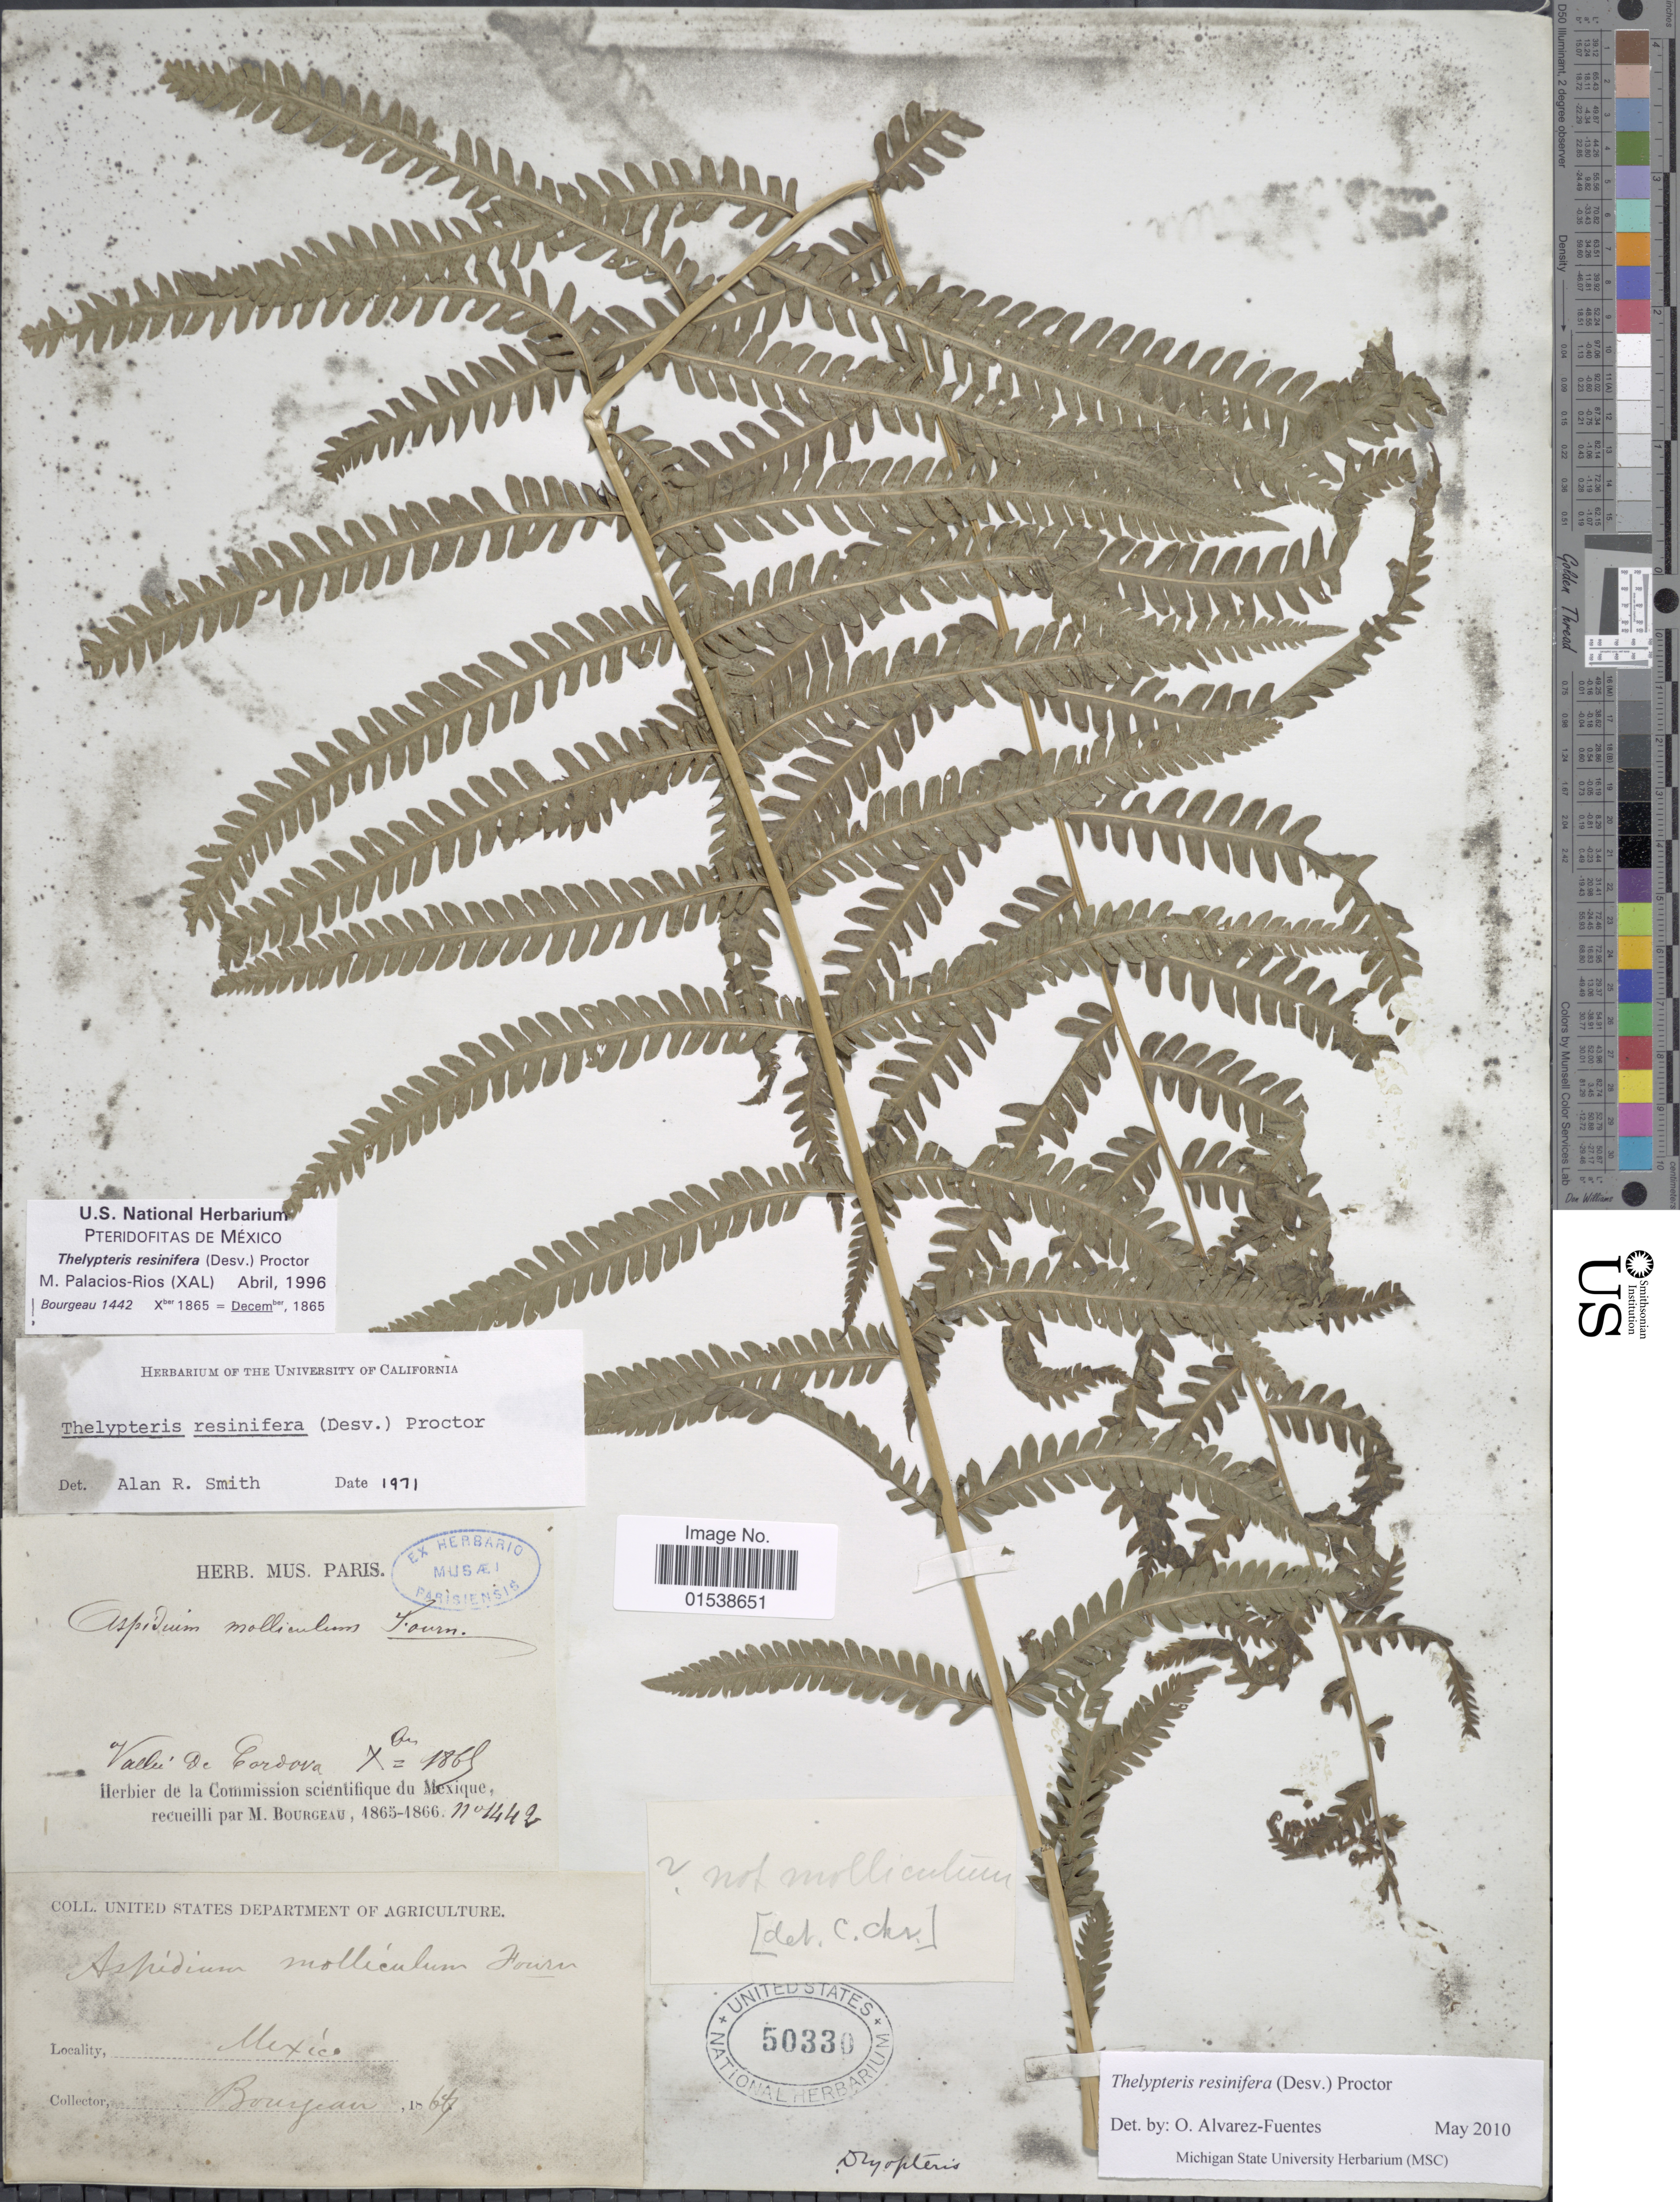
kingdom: Plantae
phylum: Tracheophyta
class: Polypodiopsida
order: Polypodiales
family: Thelypteridaceae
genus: Amauropelta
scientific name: Amauropelta resinifera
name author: (Desv.) Pic. Serm.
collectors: M. Bourgeau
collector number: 1442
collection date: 1867-10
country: Mexico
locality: Vallei de Cordova, Mexique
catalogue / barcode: US 50330